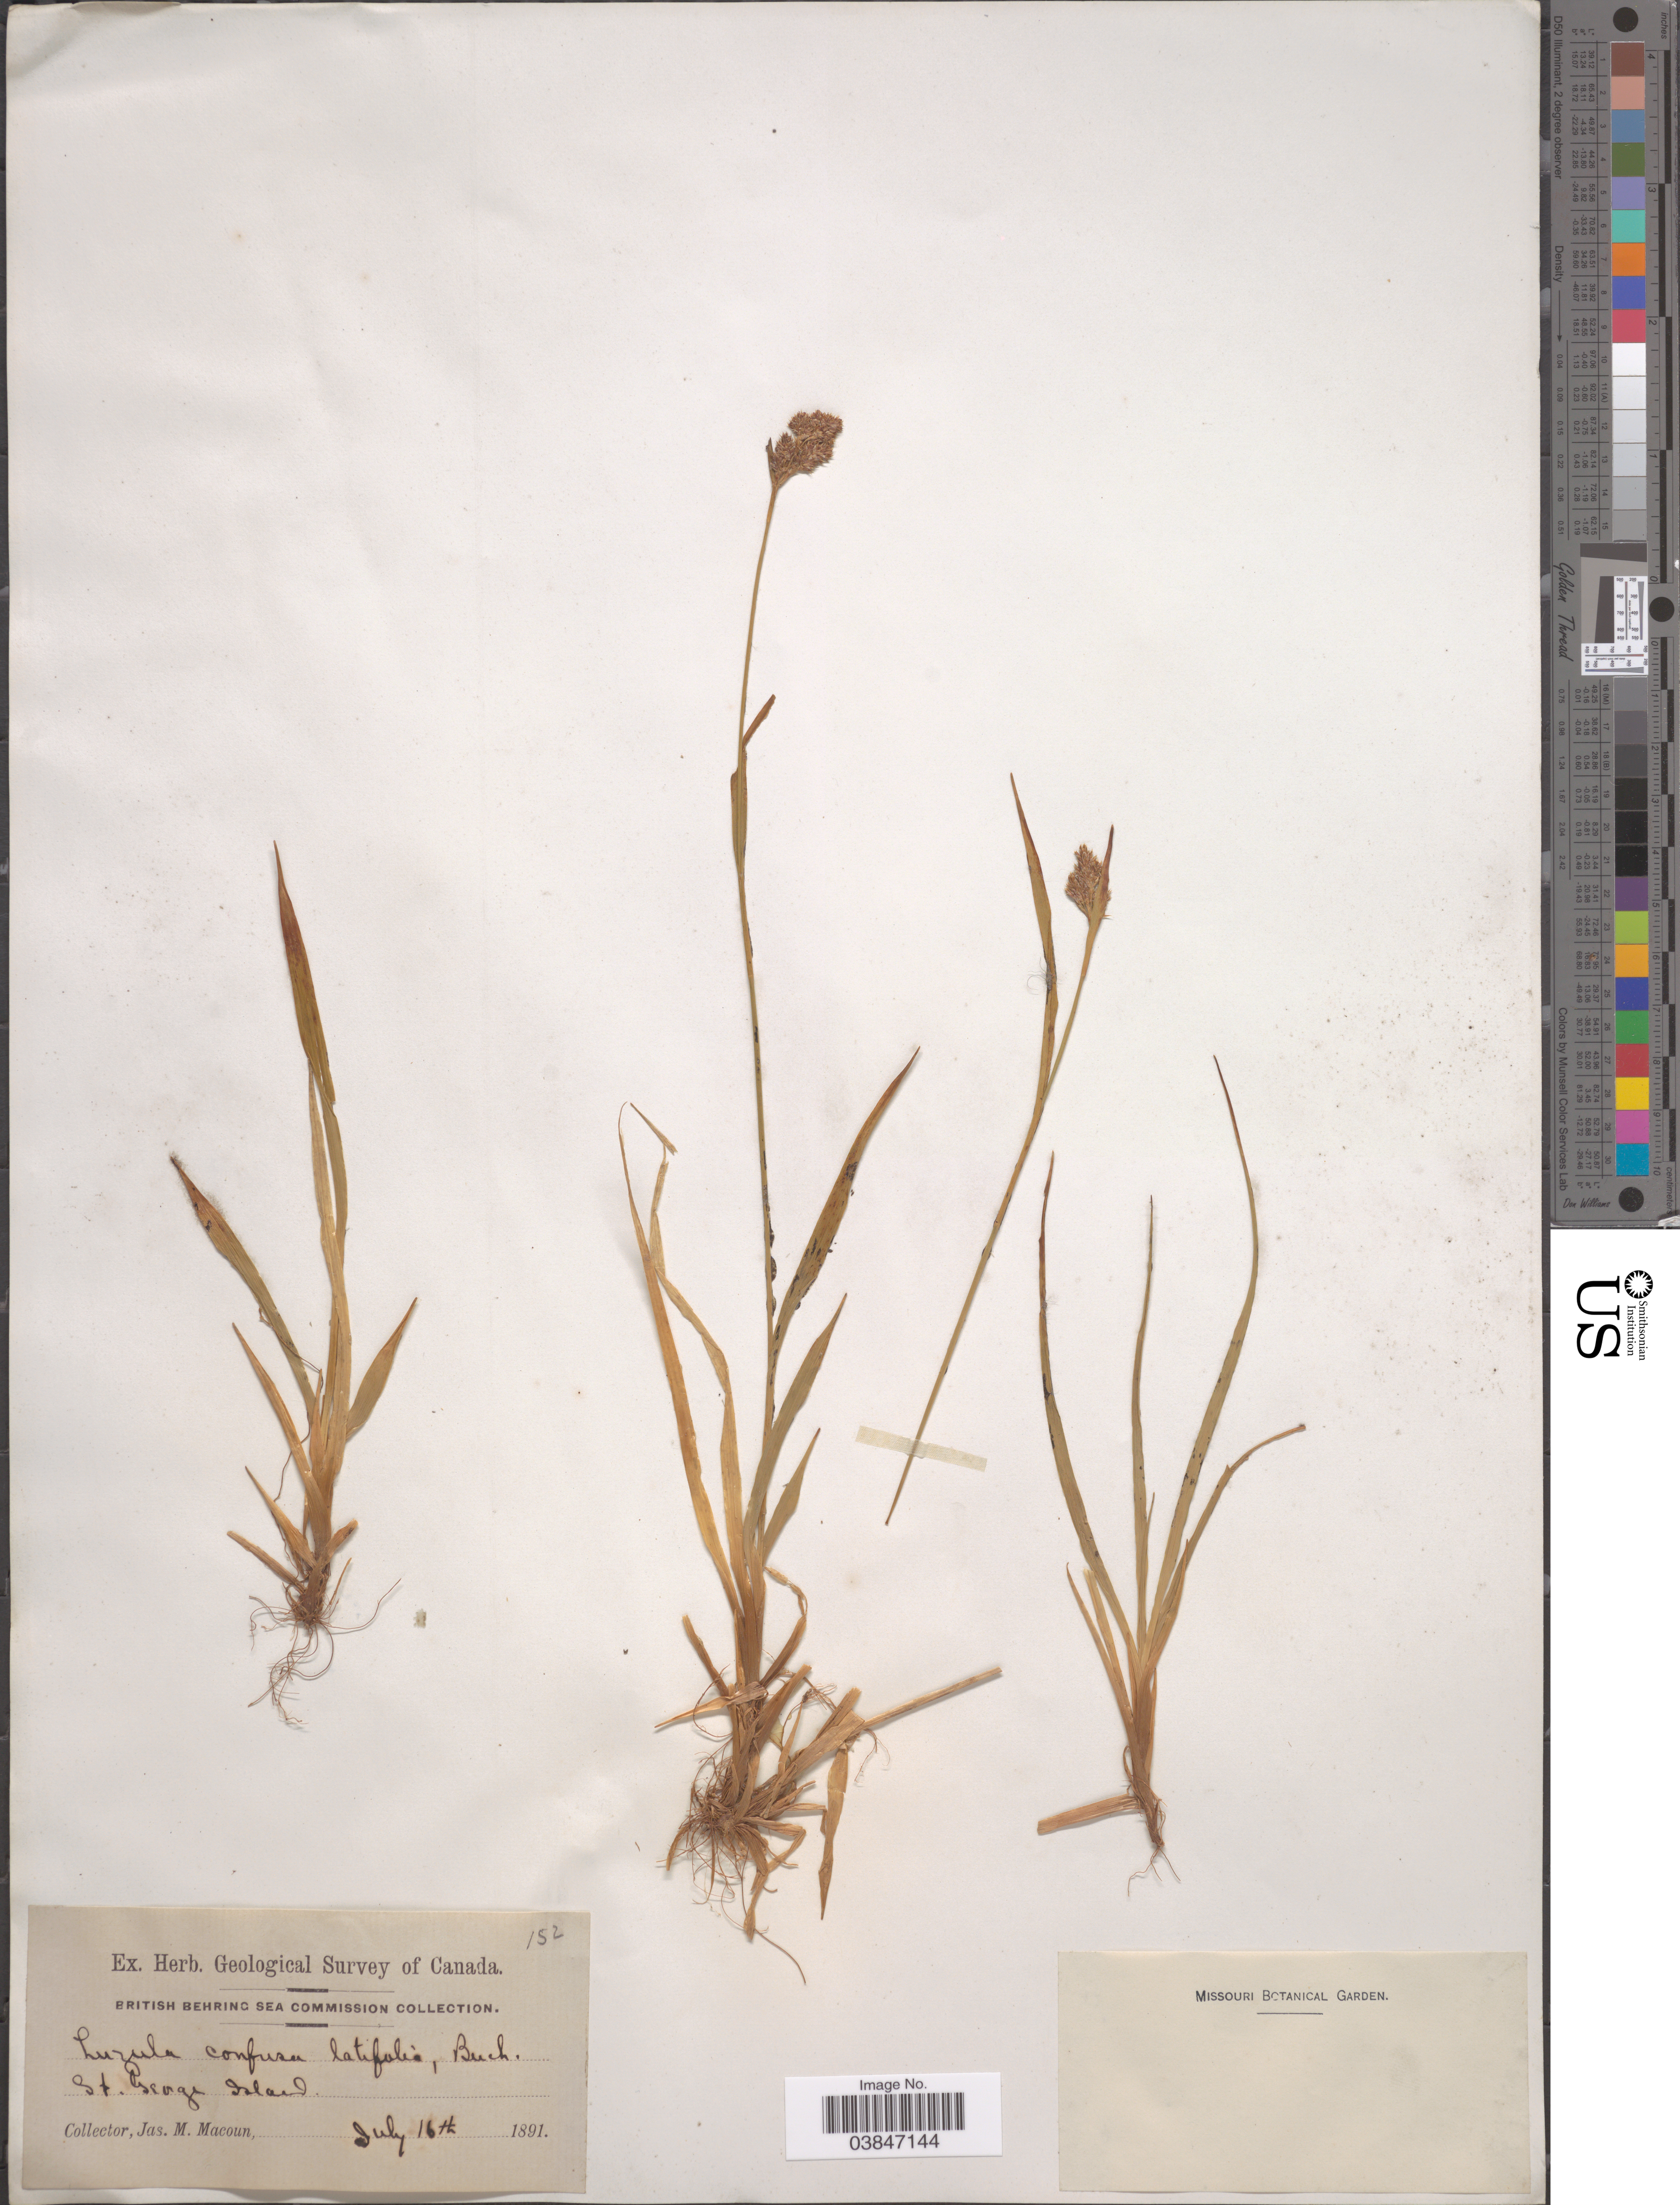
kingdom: Plantae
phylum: Tracheophyta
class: Liliopsida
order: Poales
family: Juncaceae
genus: Luzula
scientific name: Luzula tundricola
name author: (Gorodkov) V. Vassil.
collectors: J. M. Macoun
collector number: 152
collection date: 1891-07-16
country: United States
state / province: Alaska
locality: St. George Island.